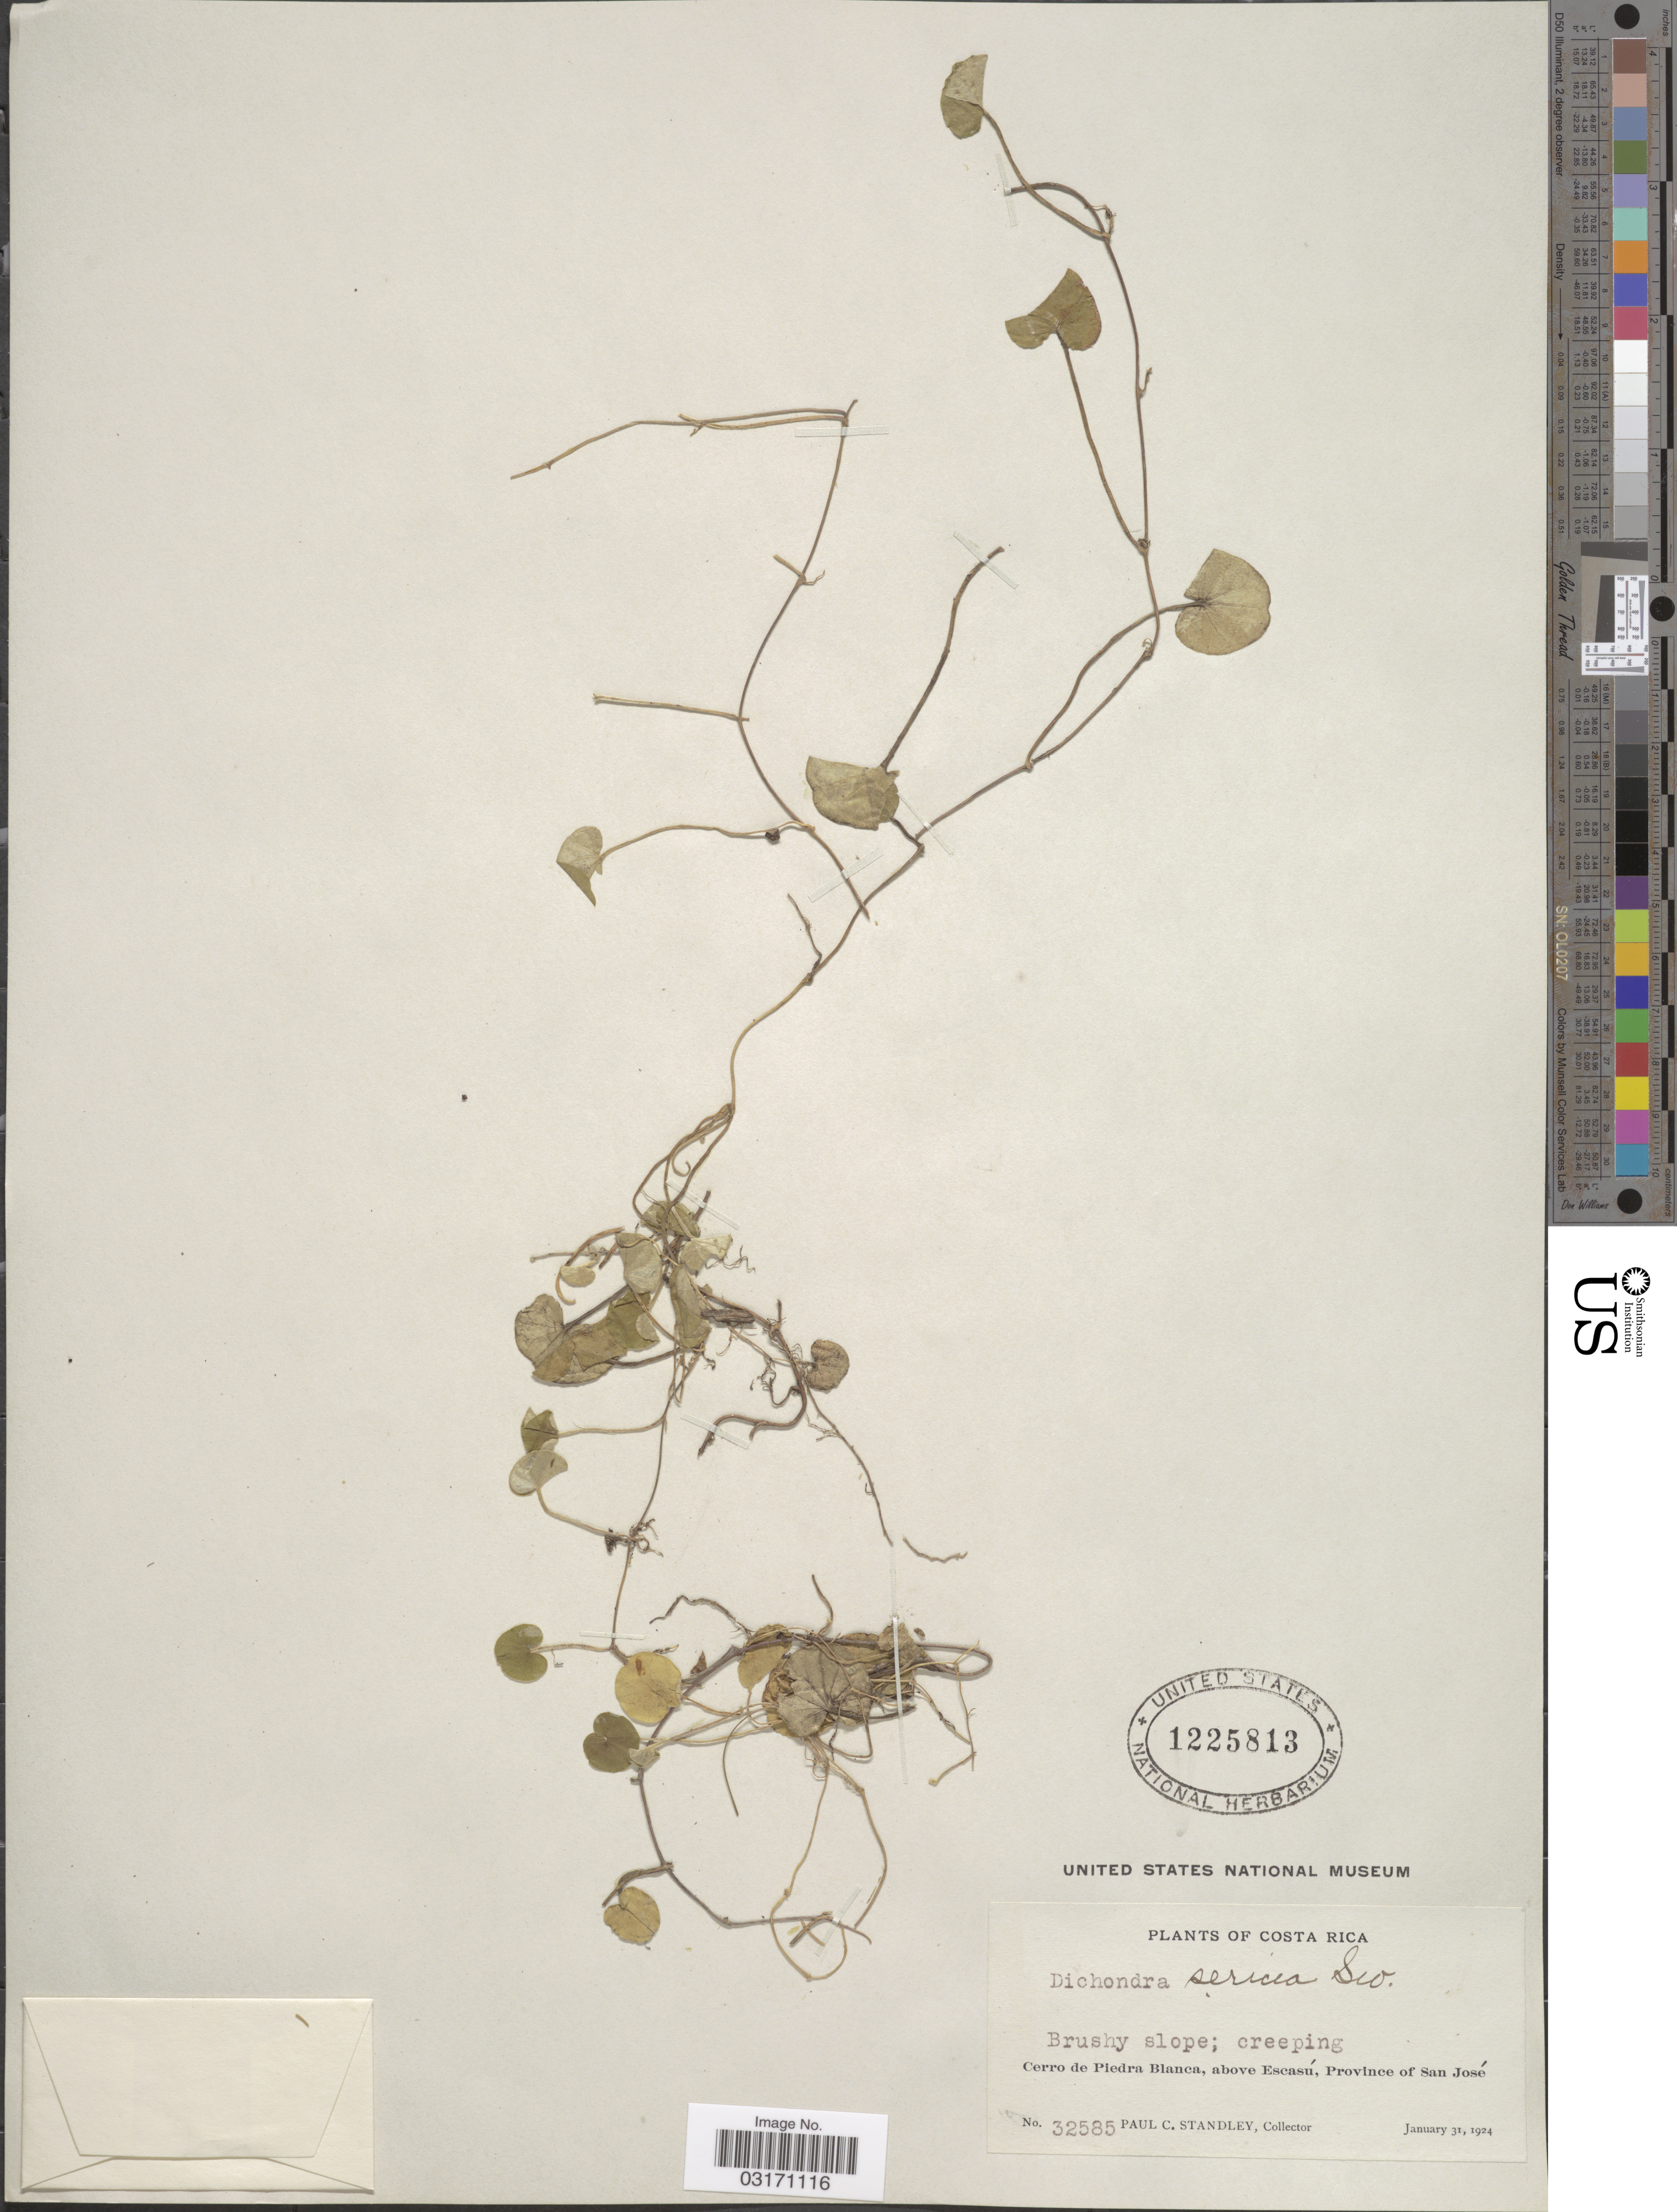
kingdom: Plantae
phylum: Tracheophyta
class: Magnoliopsida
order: Solanales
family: Convolvulaceae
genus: Dichondra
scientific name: Dichondra sericea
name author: Sw.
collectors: P. C. Standley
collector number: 32585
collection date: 1924-01-31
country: Costa Rica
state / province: San José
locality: Cerro de Piedra Blanca, above Escasú.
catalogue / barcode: US 1225813